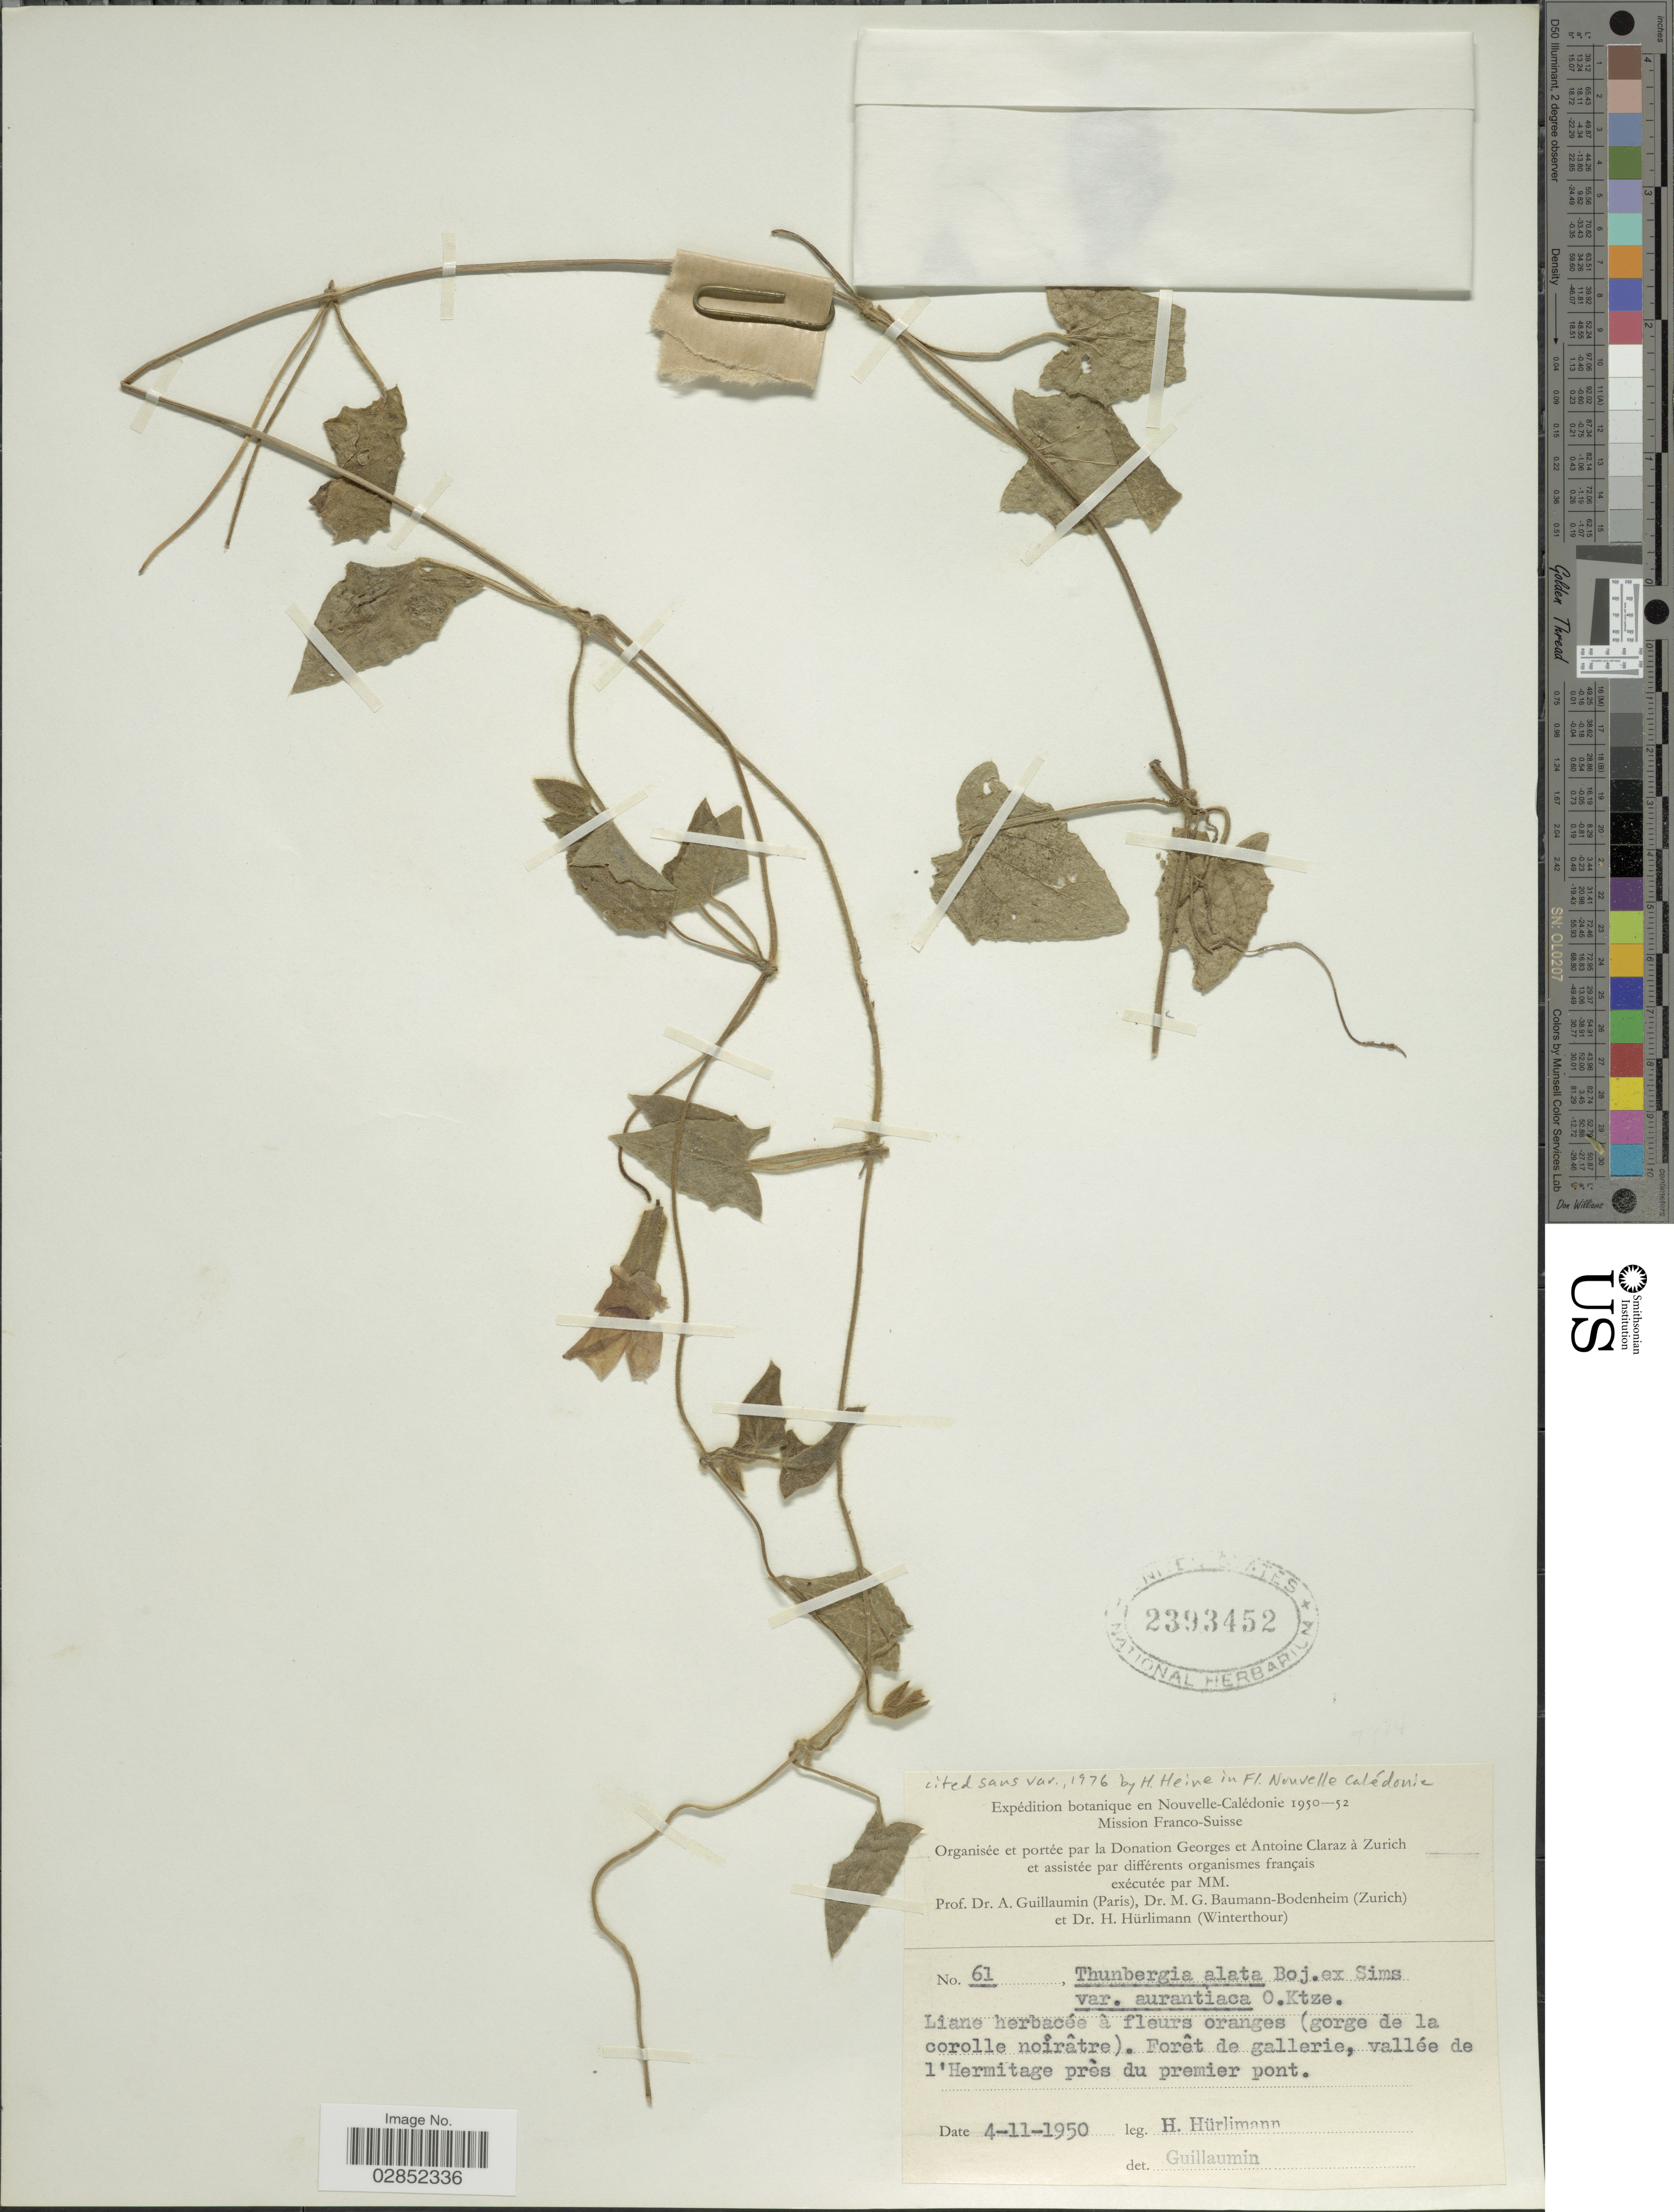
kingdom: Plantae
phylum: Tracheophyta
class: Magnoliopsida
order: Lamiales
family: Acanthaceae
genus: Thunbergia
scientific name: Thunbergia alata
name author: Bojer ex Sims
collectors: H. Hürlimann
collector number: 61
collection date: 1950-11-04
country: New Caledonia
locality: Nouvelle-Calédonie, Forêt de gallerie, vallée de l'Hermitage près du premier pont.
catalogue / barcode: US 2393452